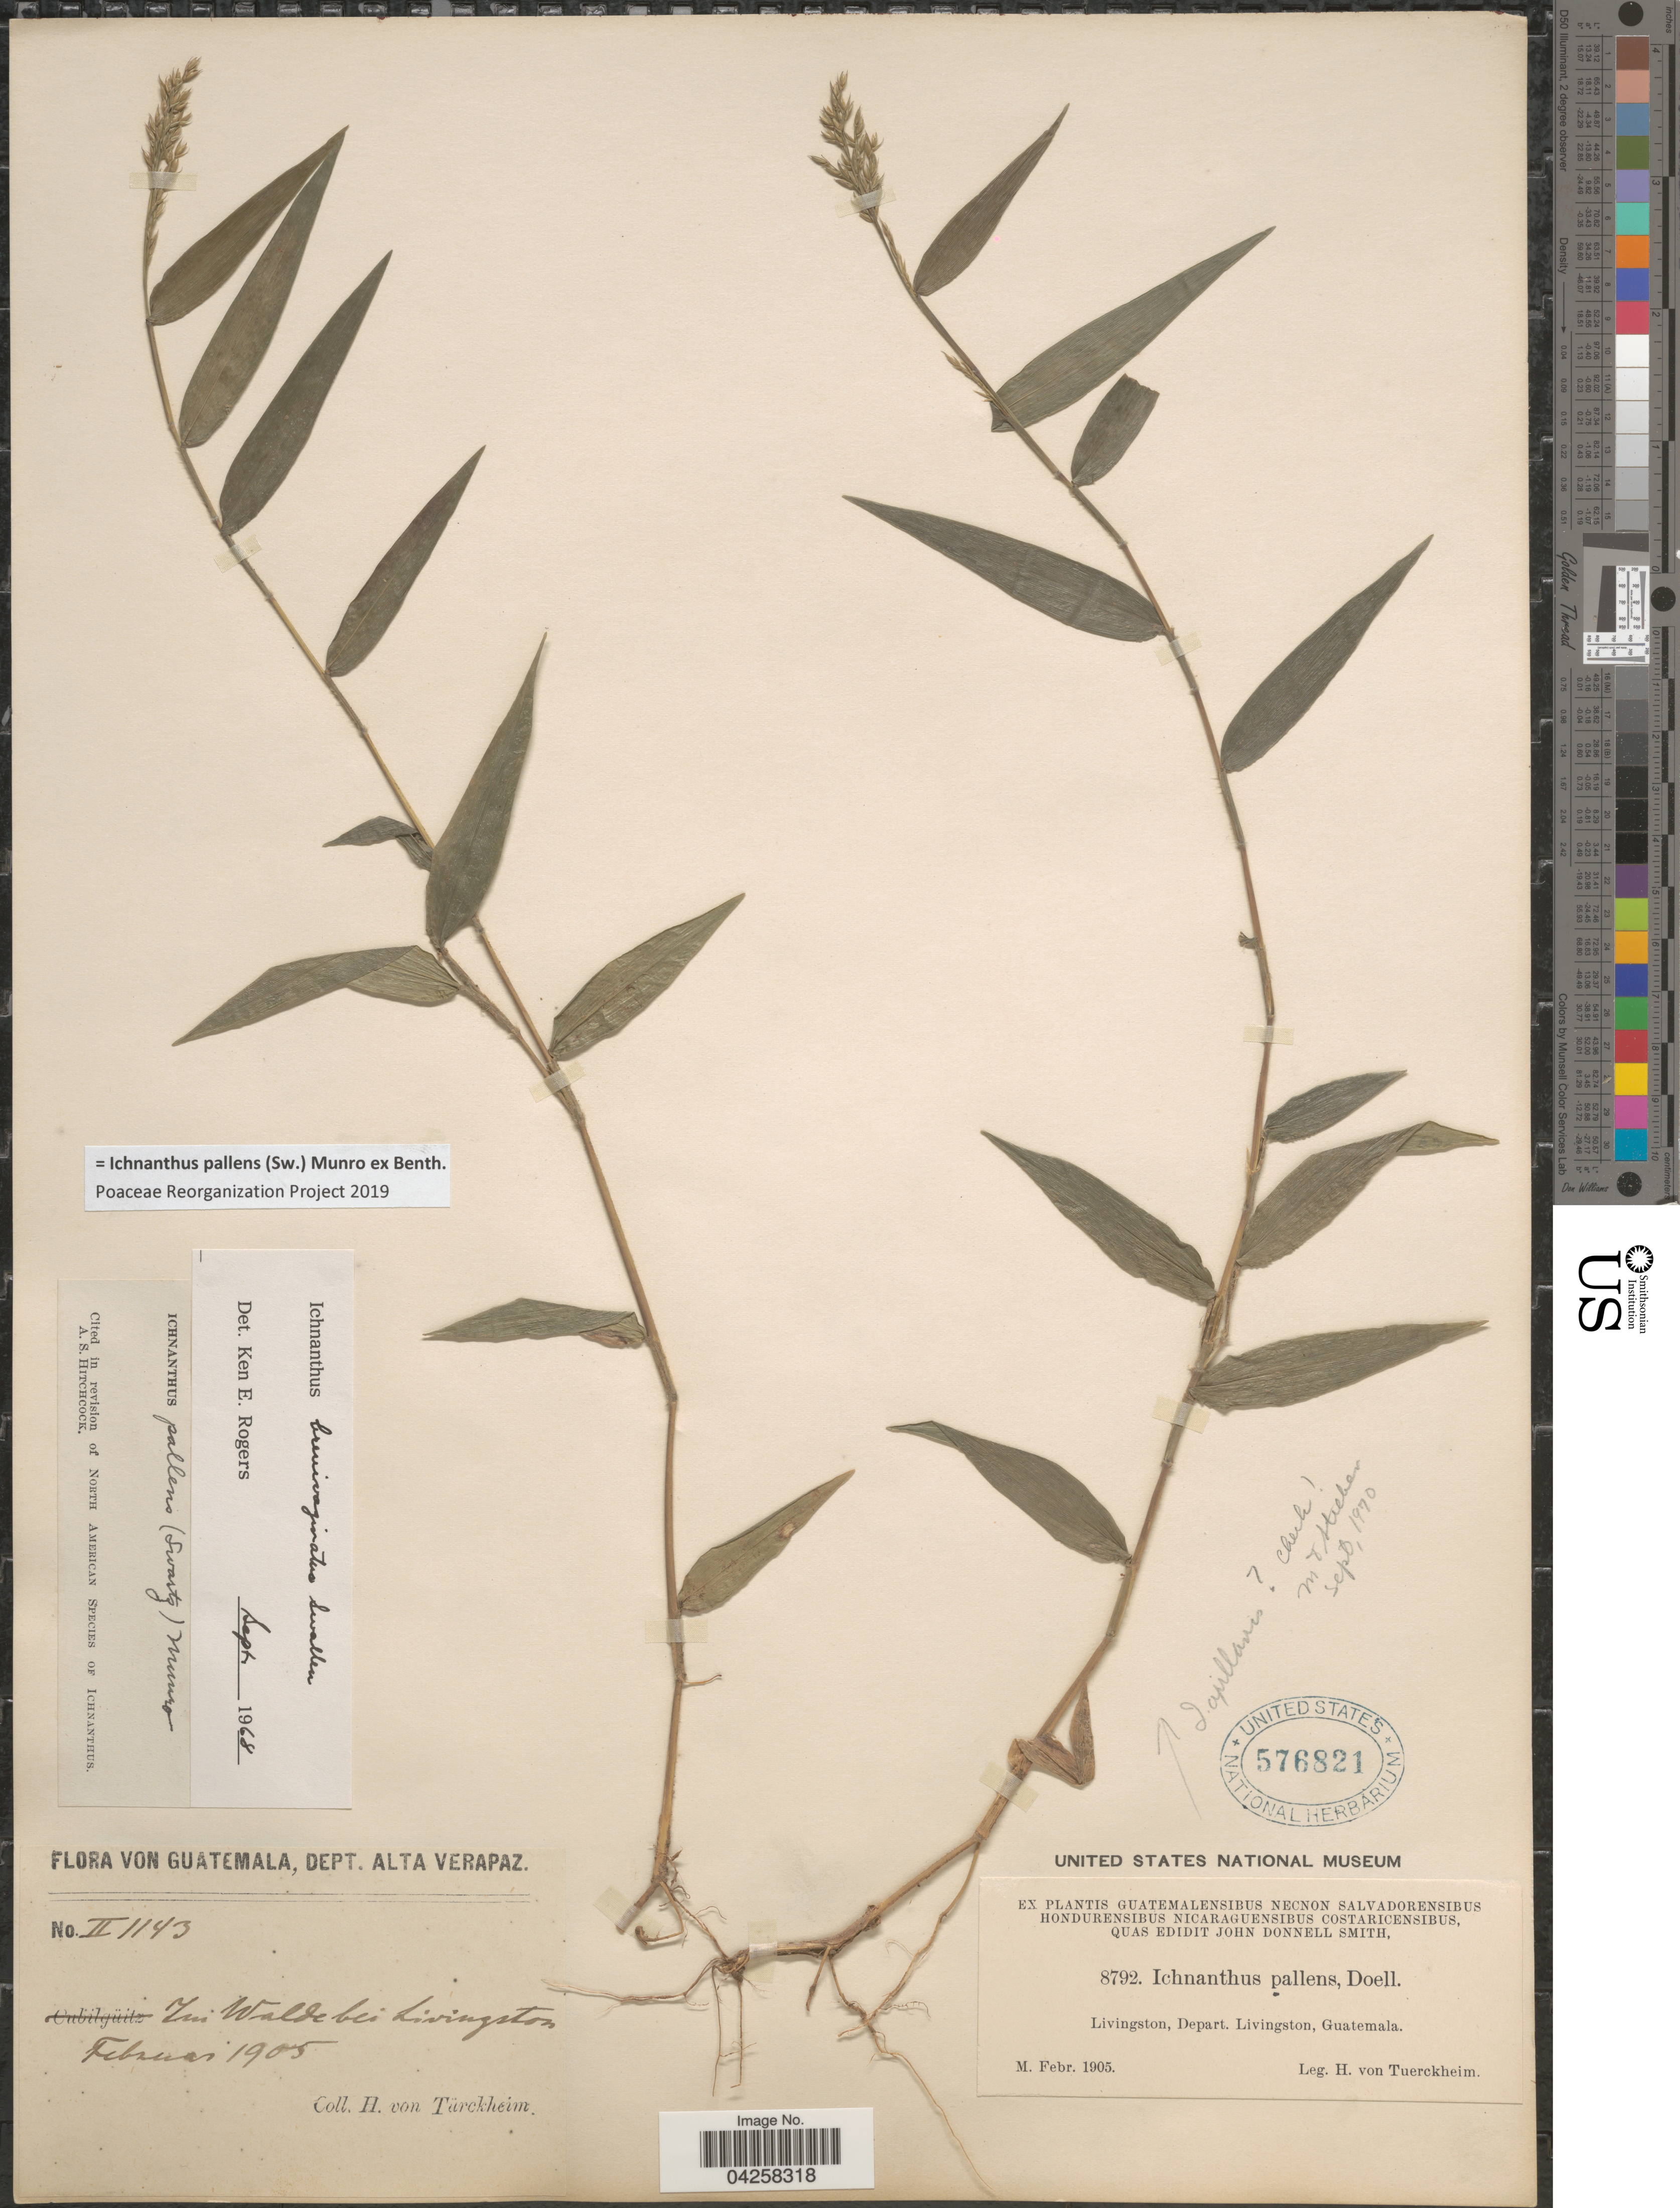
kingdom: Plantae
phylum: Tracheophyta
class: Liliopsida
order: Poales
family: Poaceae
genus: Ichnanthus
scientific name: Ichnanthus pallens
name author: (Sw.) Munro ex Benth.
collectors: H. von Türckheim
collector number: II1143/8792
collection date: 1905-02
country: Guatemala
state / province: Alta Verapaz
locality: Dept. Alta Verapaz. In Wilde bei Livingston, Depart. Livingston.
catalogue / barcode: US 576821